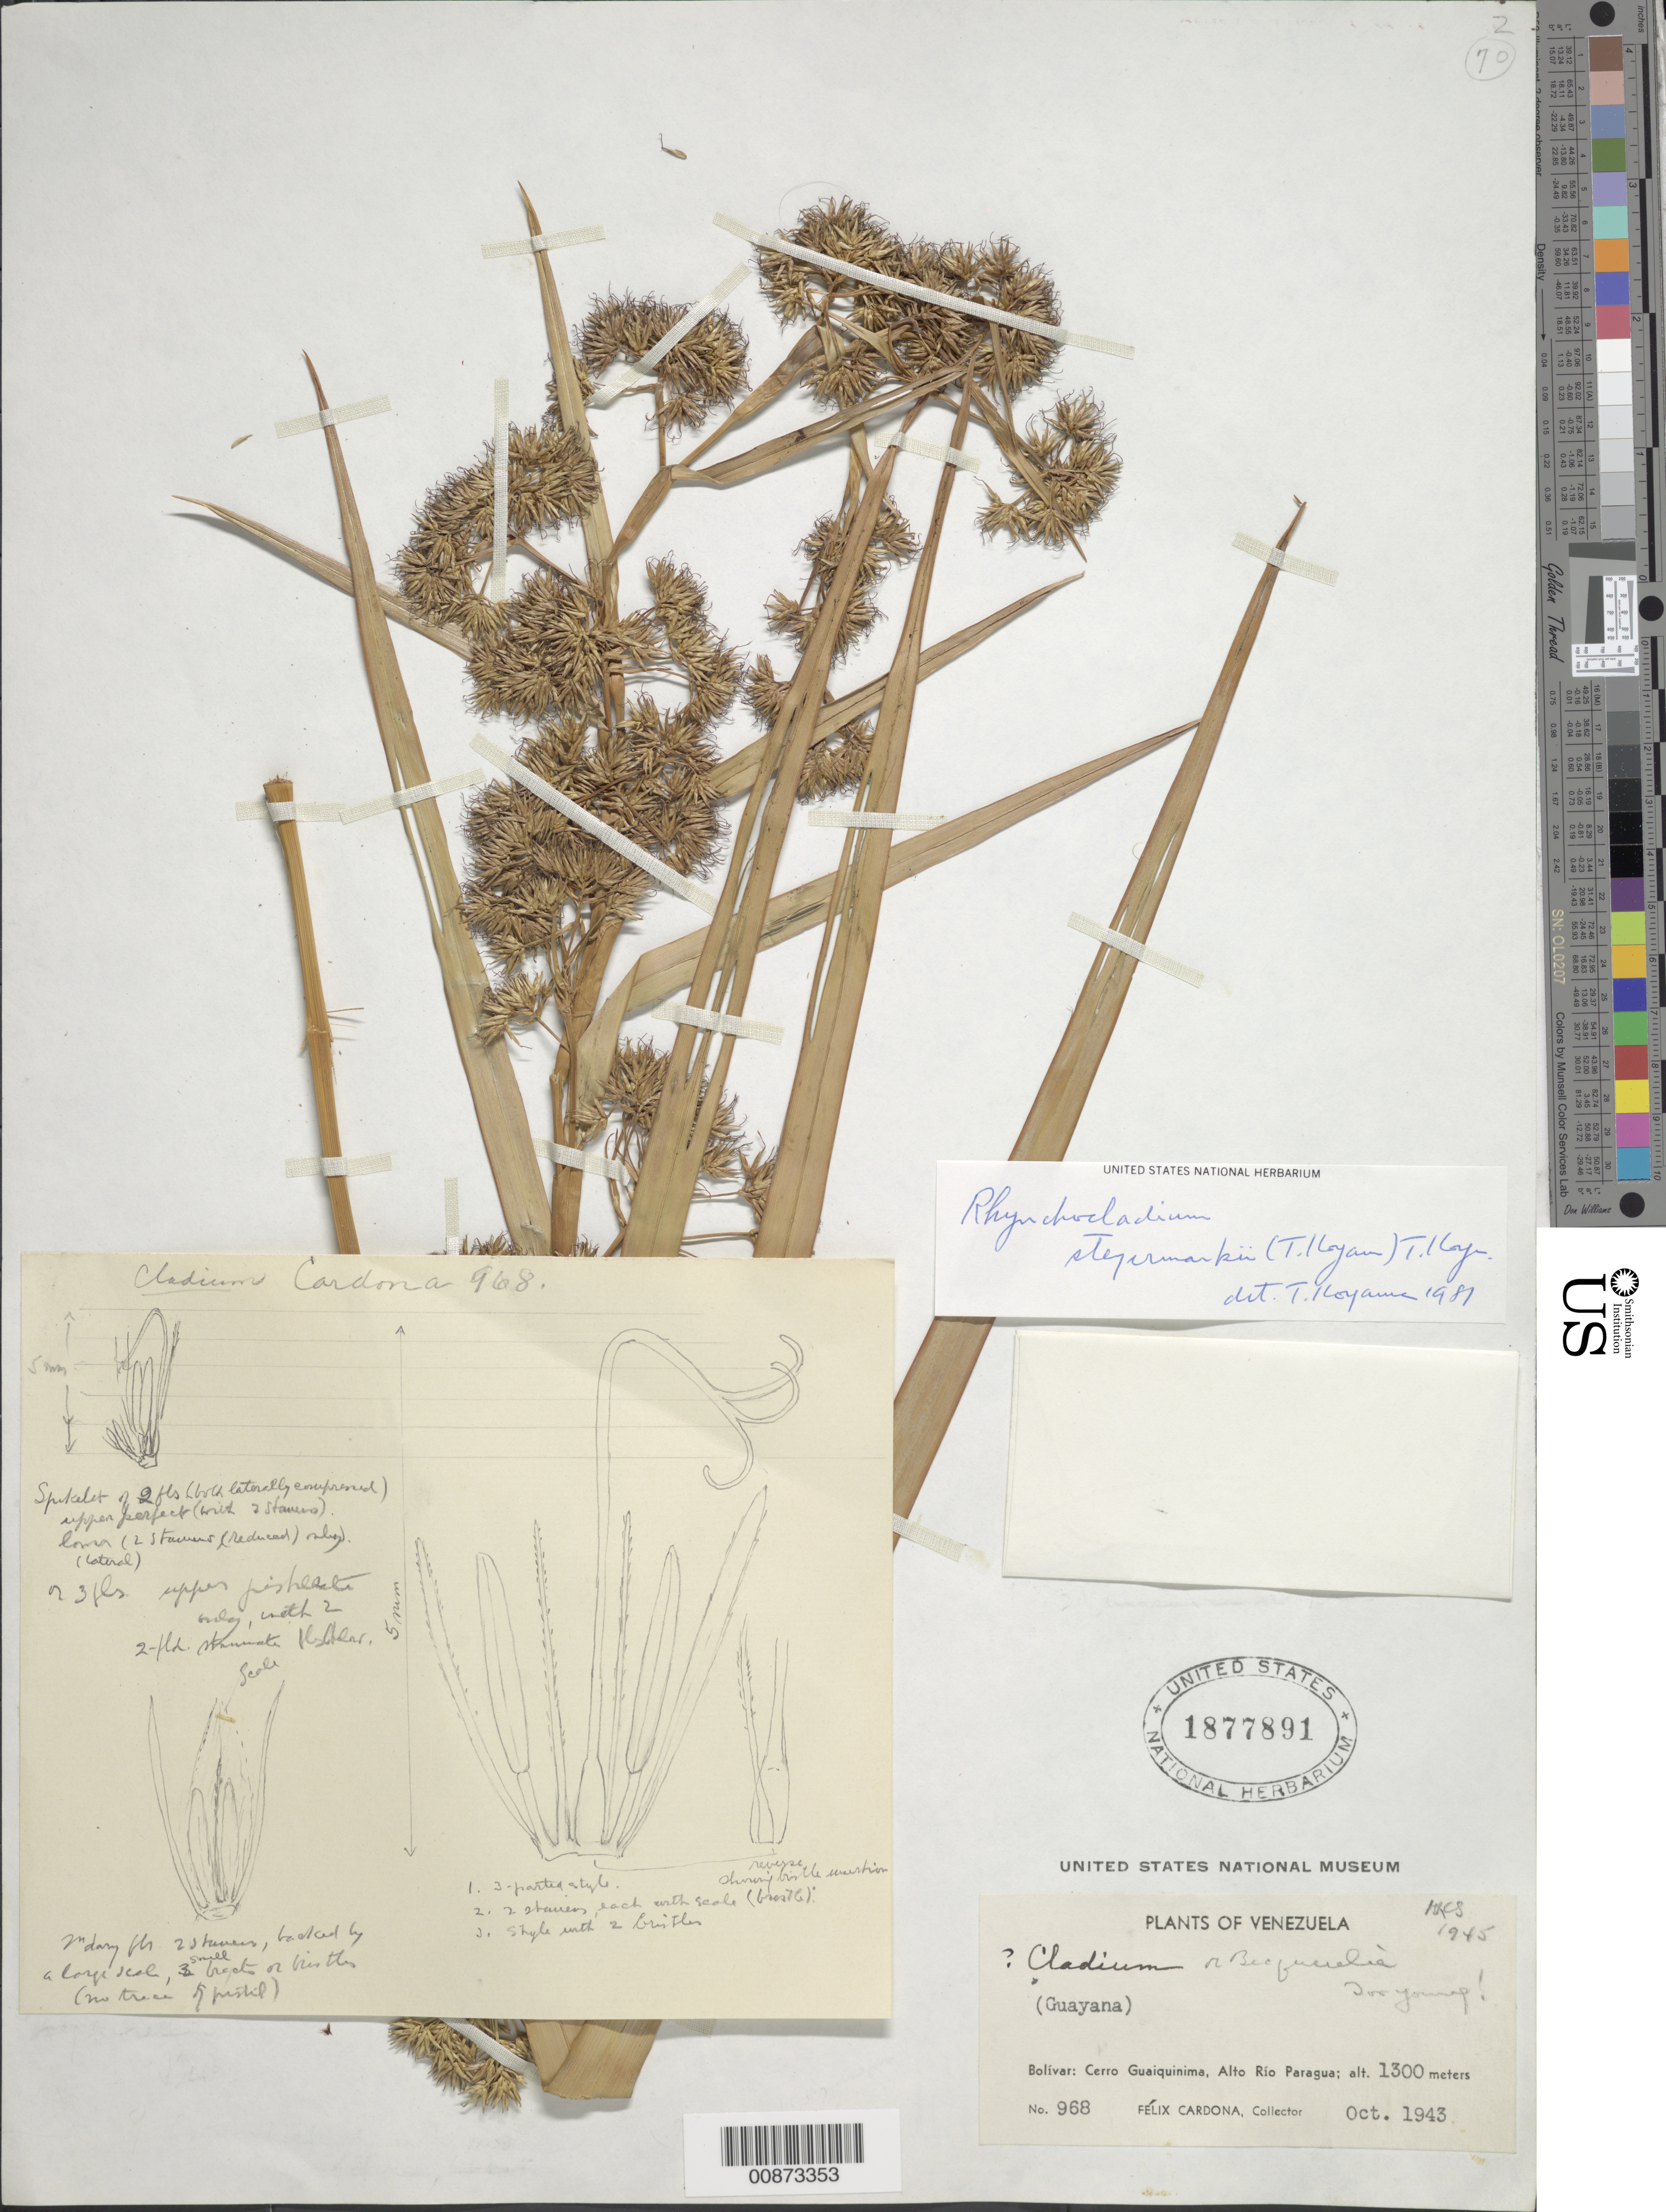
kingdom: Plantae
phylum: Tracheophyta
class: Liliopsida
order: Poales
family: Cyperaceae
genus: Rhynchocladium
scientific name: Rhynchocladium steyermarkii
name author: (T. Koyama) T. Koyama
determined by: Koyama, Tetsuo M.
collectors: F. Cardona Puig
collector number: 968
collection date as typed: Oct-43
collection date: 1943-10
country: Venezuela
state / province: Bolívar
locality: Alto Río Paragua, Cerro Guaiquinima (Guayana)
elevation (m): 1300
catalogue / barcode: US 1877891